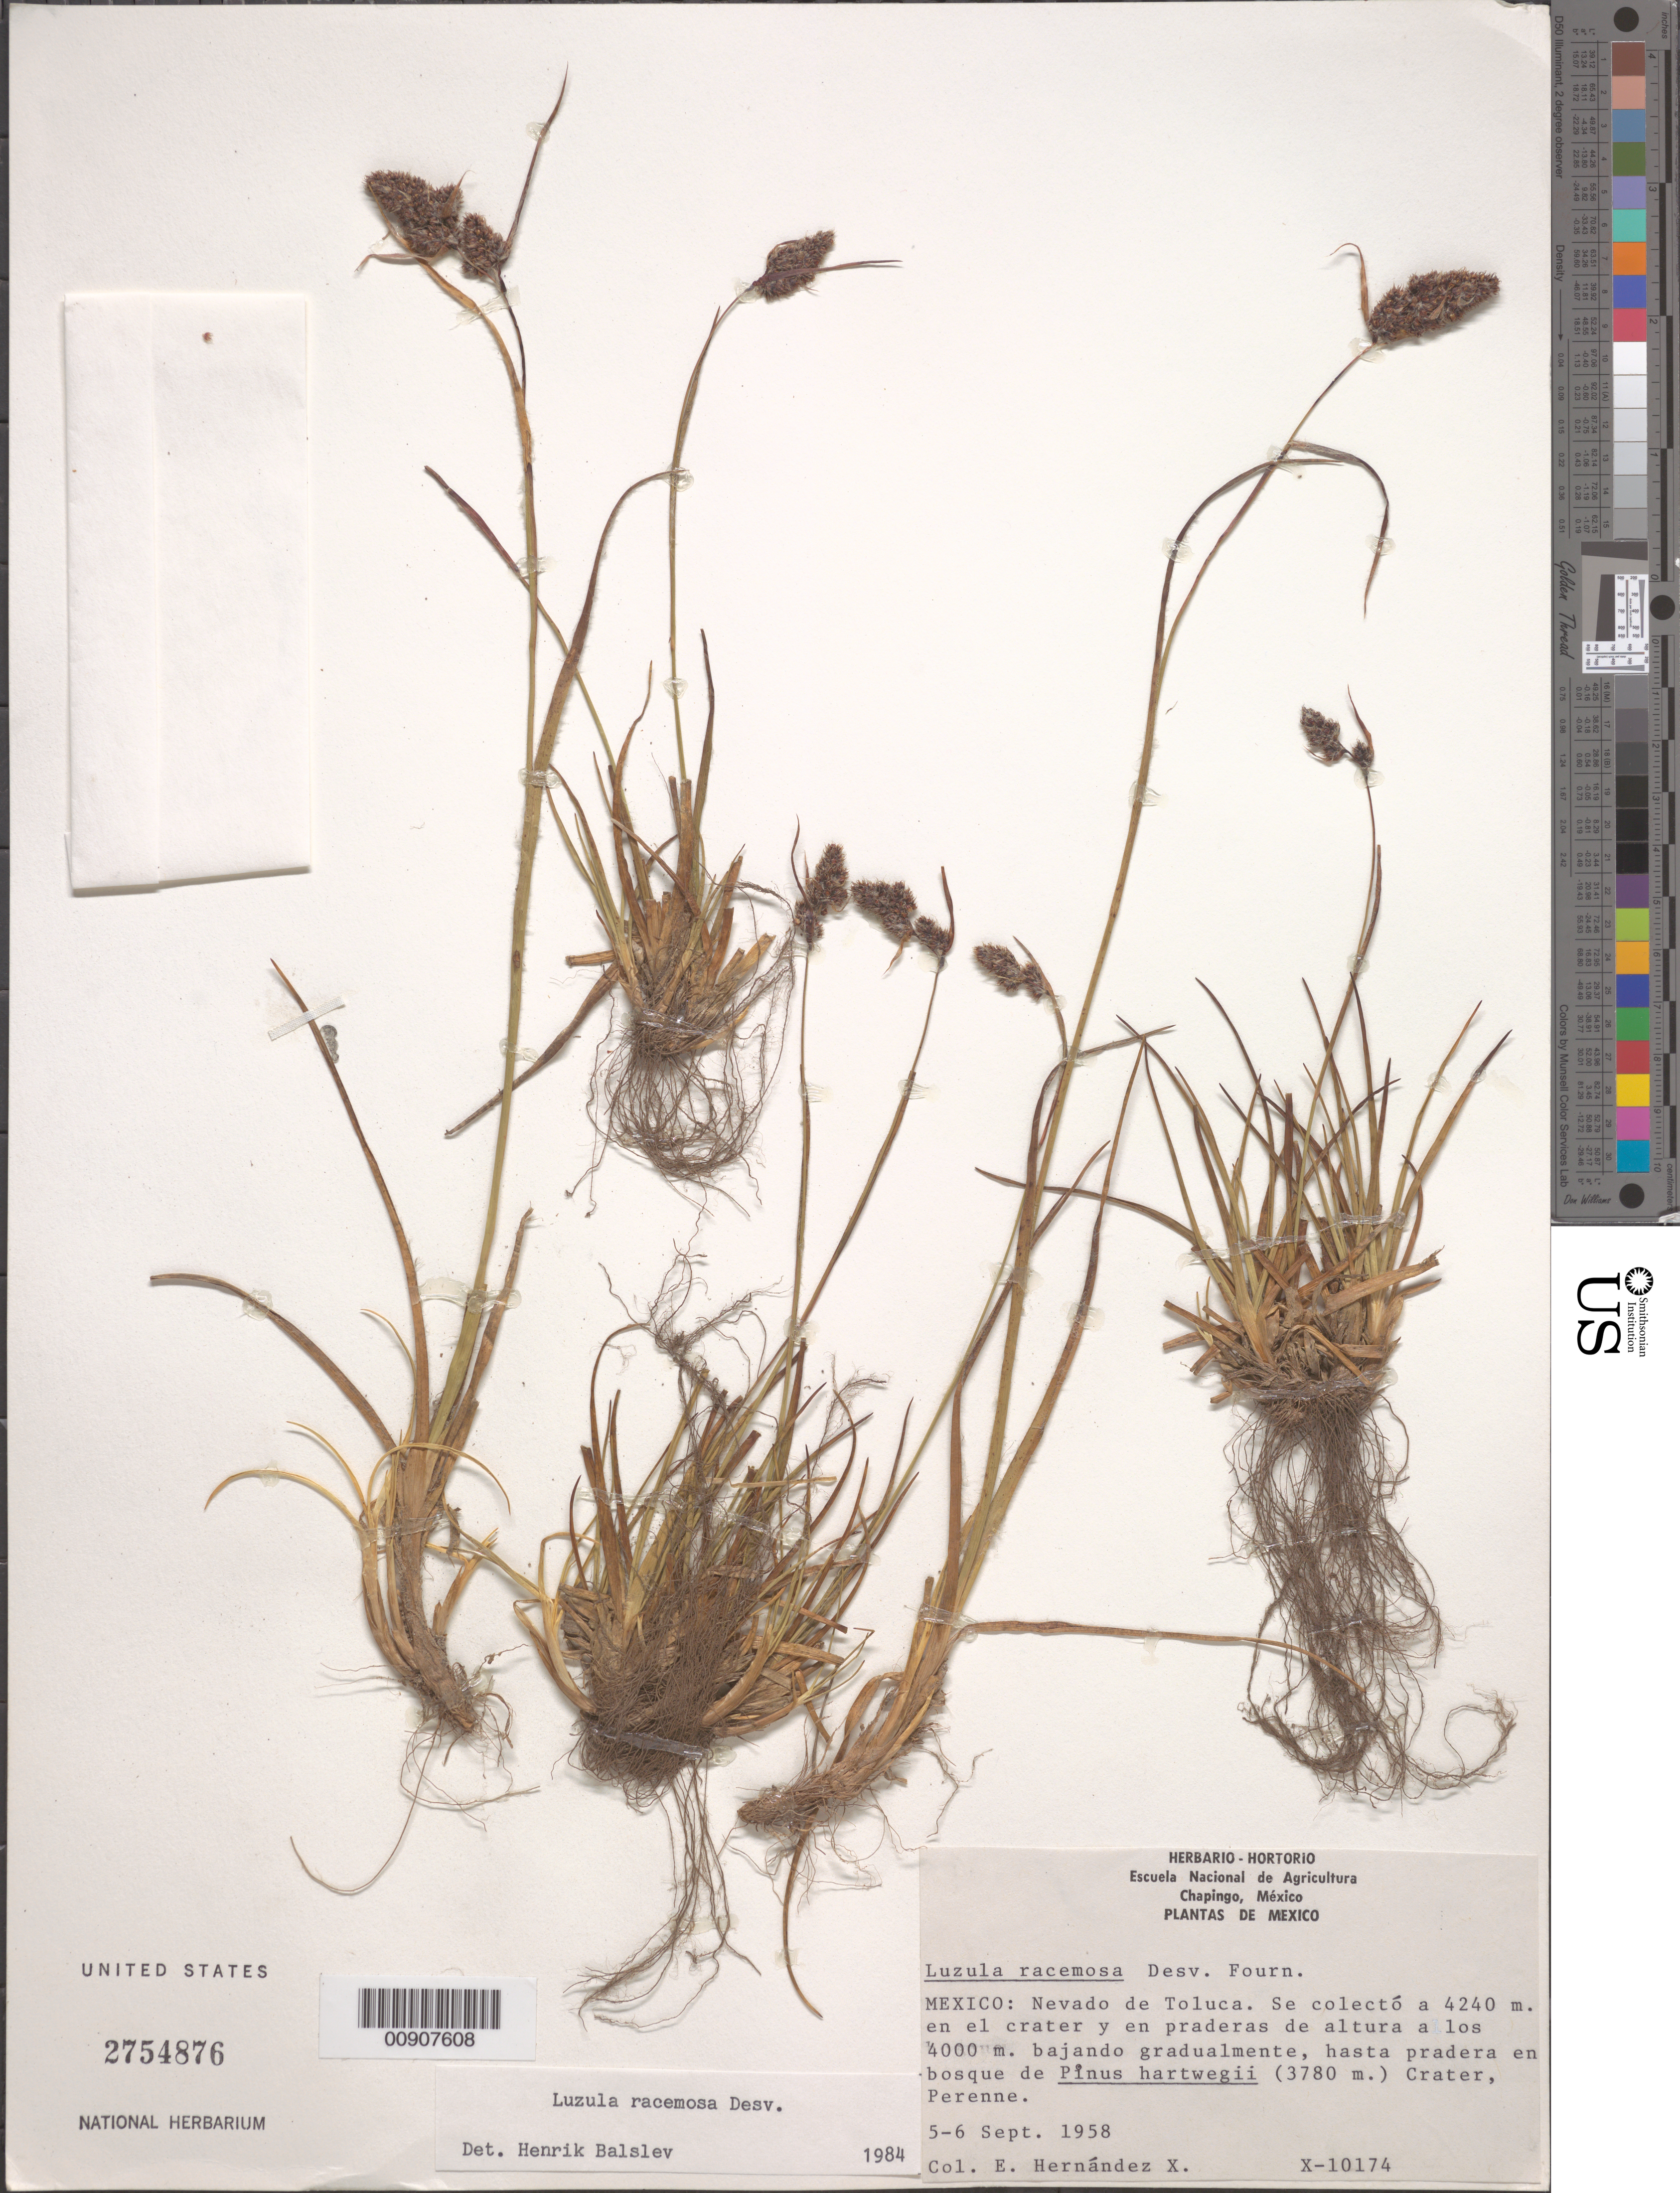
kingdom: Plantae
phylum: Tracheophyta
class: Liliopsida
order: Poales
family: Juncaceae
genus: Luzula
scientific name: Luzula racemosa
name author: Desv.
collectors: E. I. Hernández-X.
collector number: X-10174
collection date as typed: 05 Sep 1958 to 06 Sep 1958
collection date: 1958-09-05/1958-09-06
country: Mexico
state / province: México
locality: México: Nevado de Toluca.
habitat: En el cráter y en praderas de altura a los 4000 m bajando gradualmente, hasta pradera en bosque de Pinus hartwegii (3790 m).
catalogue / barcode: US 2754876